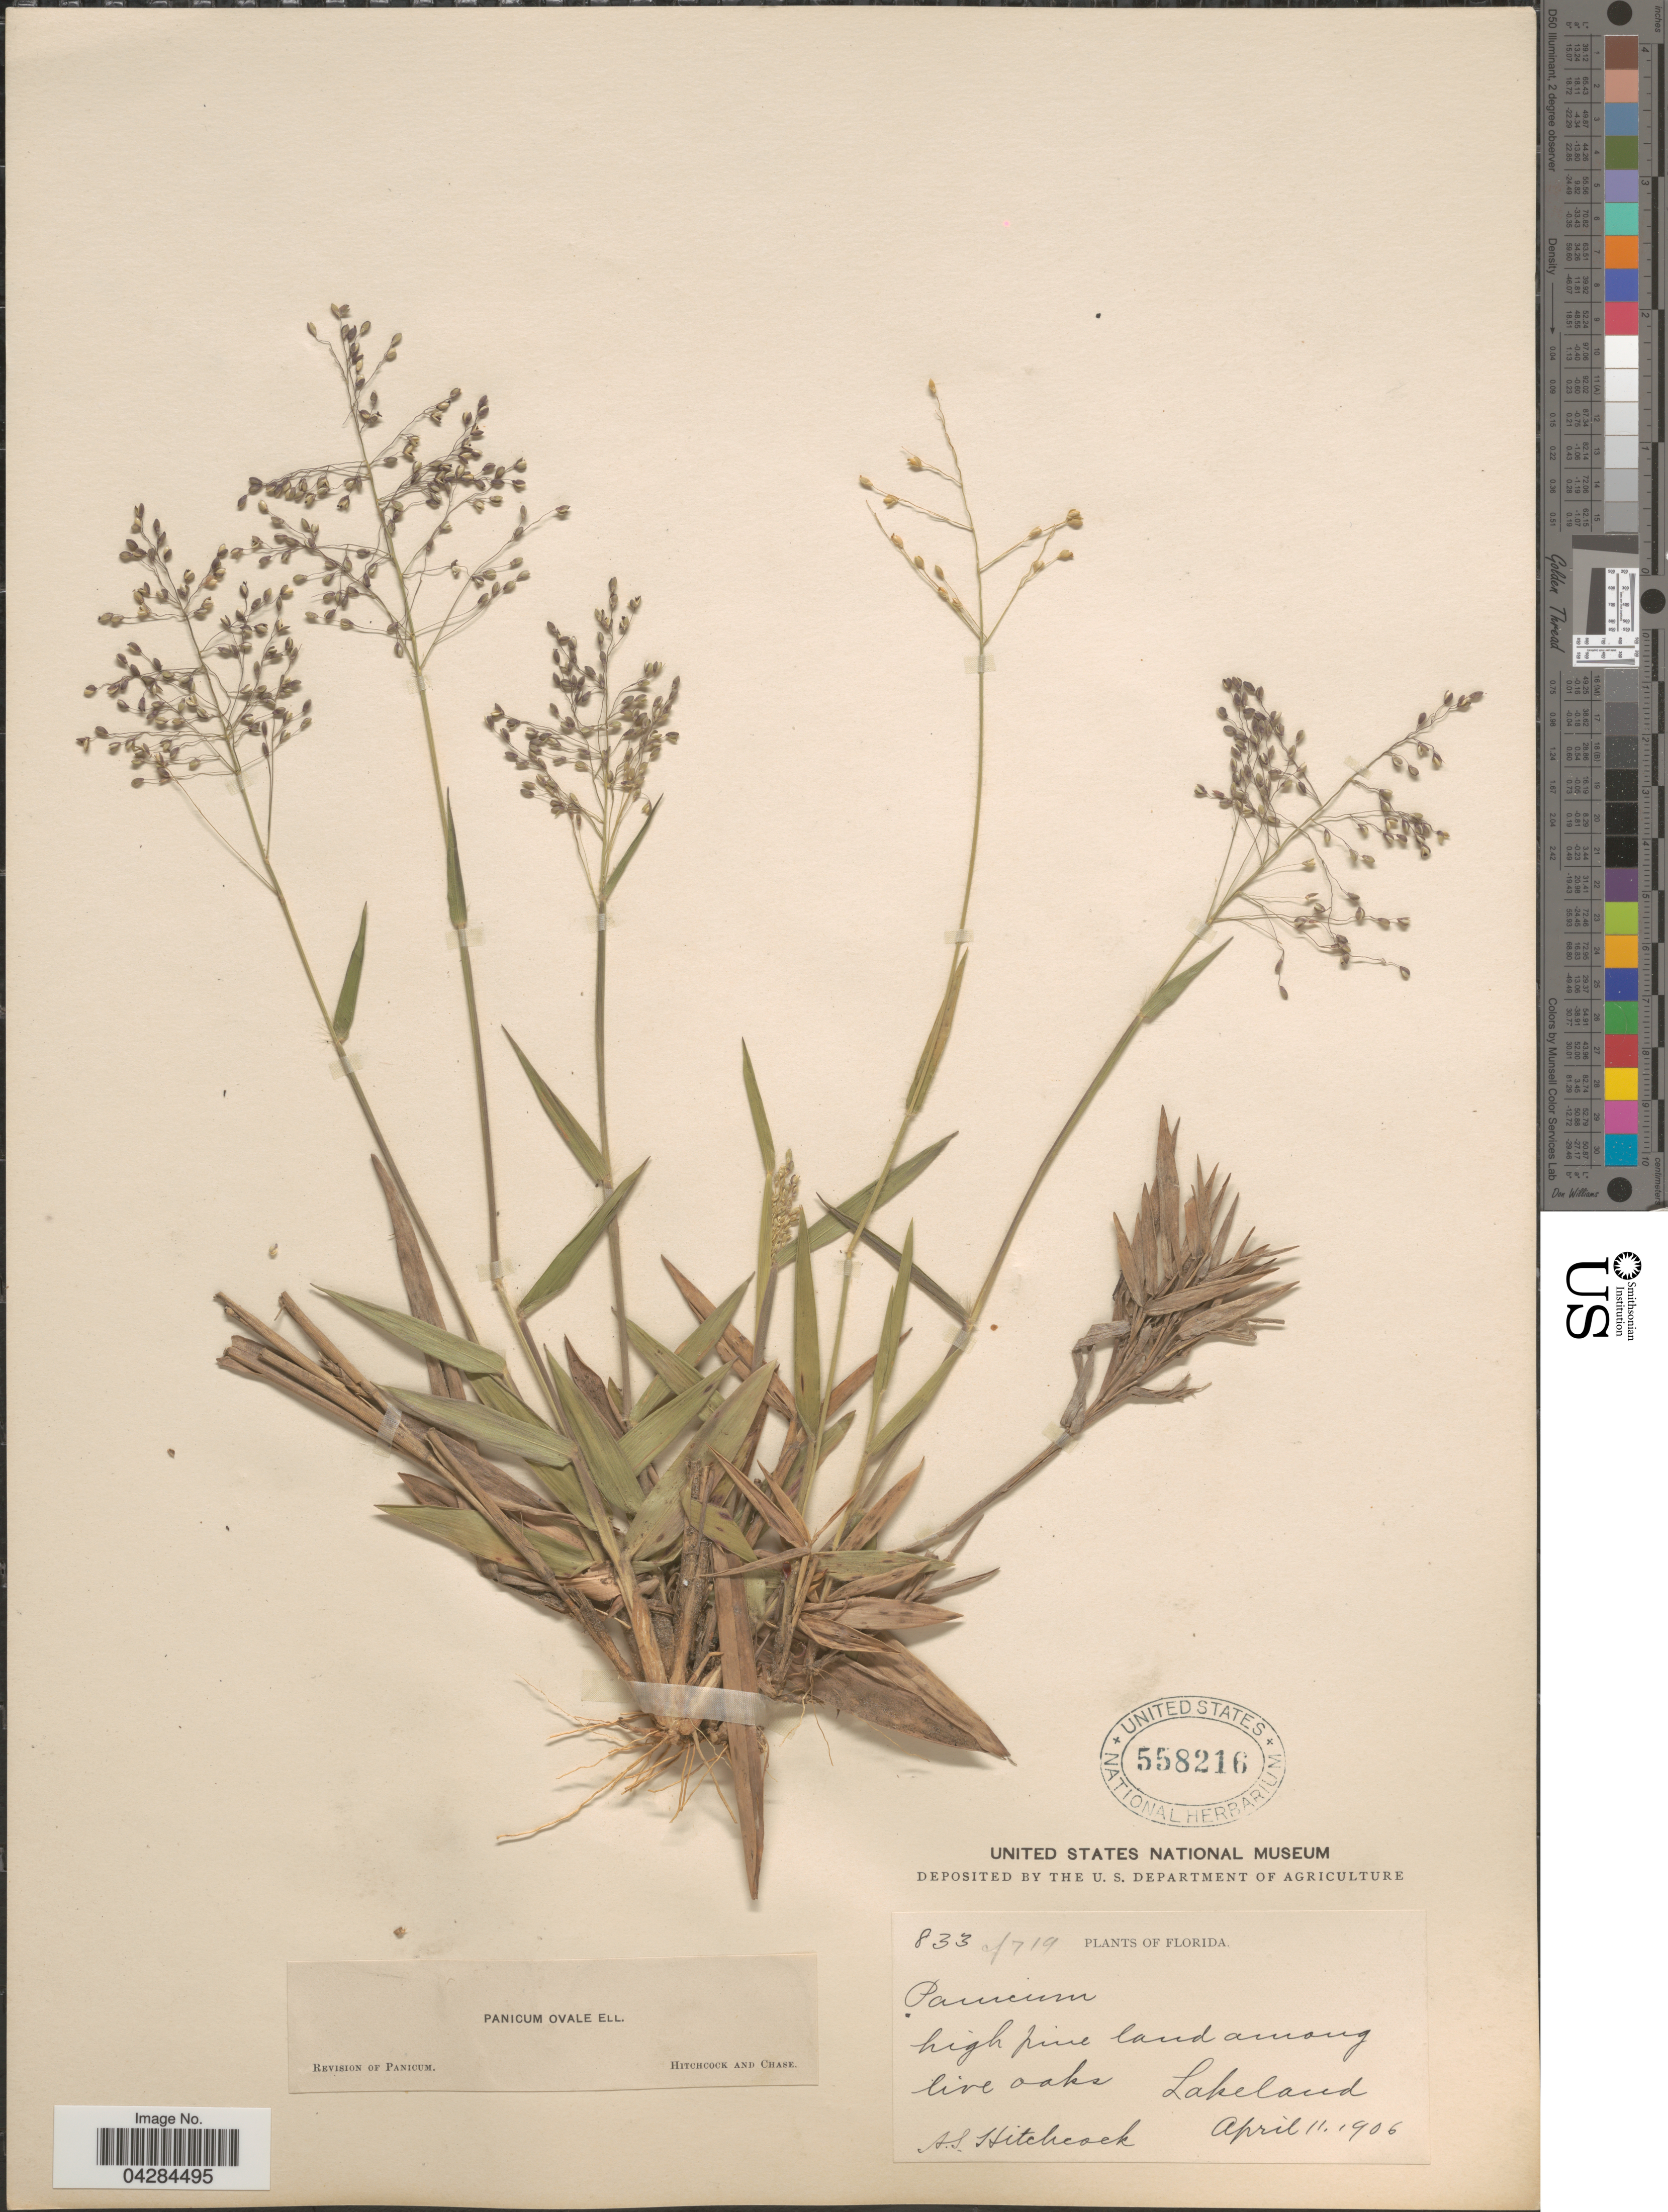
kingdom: Plantae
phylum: Tracheophyta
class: Liliopsida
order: Poales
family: Poaceae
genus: Dichanthelium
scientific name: Dichanthelium ovale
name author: (Elliott) Gould & C.A. Clark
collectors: A. S. Hitchcock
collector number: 833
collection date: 1906-04-11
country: United States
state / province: Florida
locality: High pine land among live oaks. Lakeland.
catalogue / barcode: US 558216